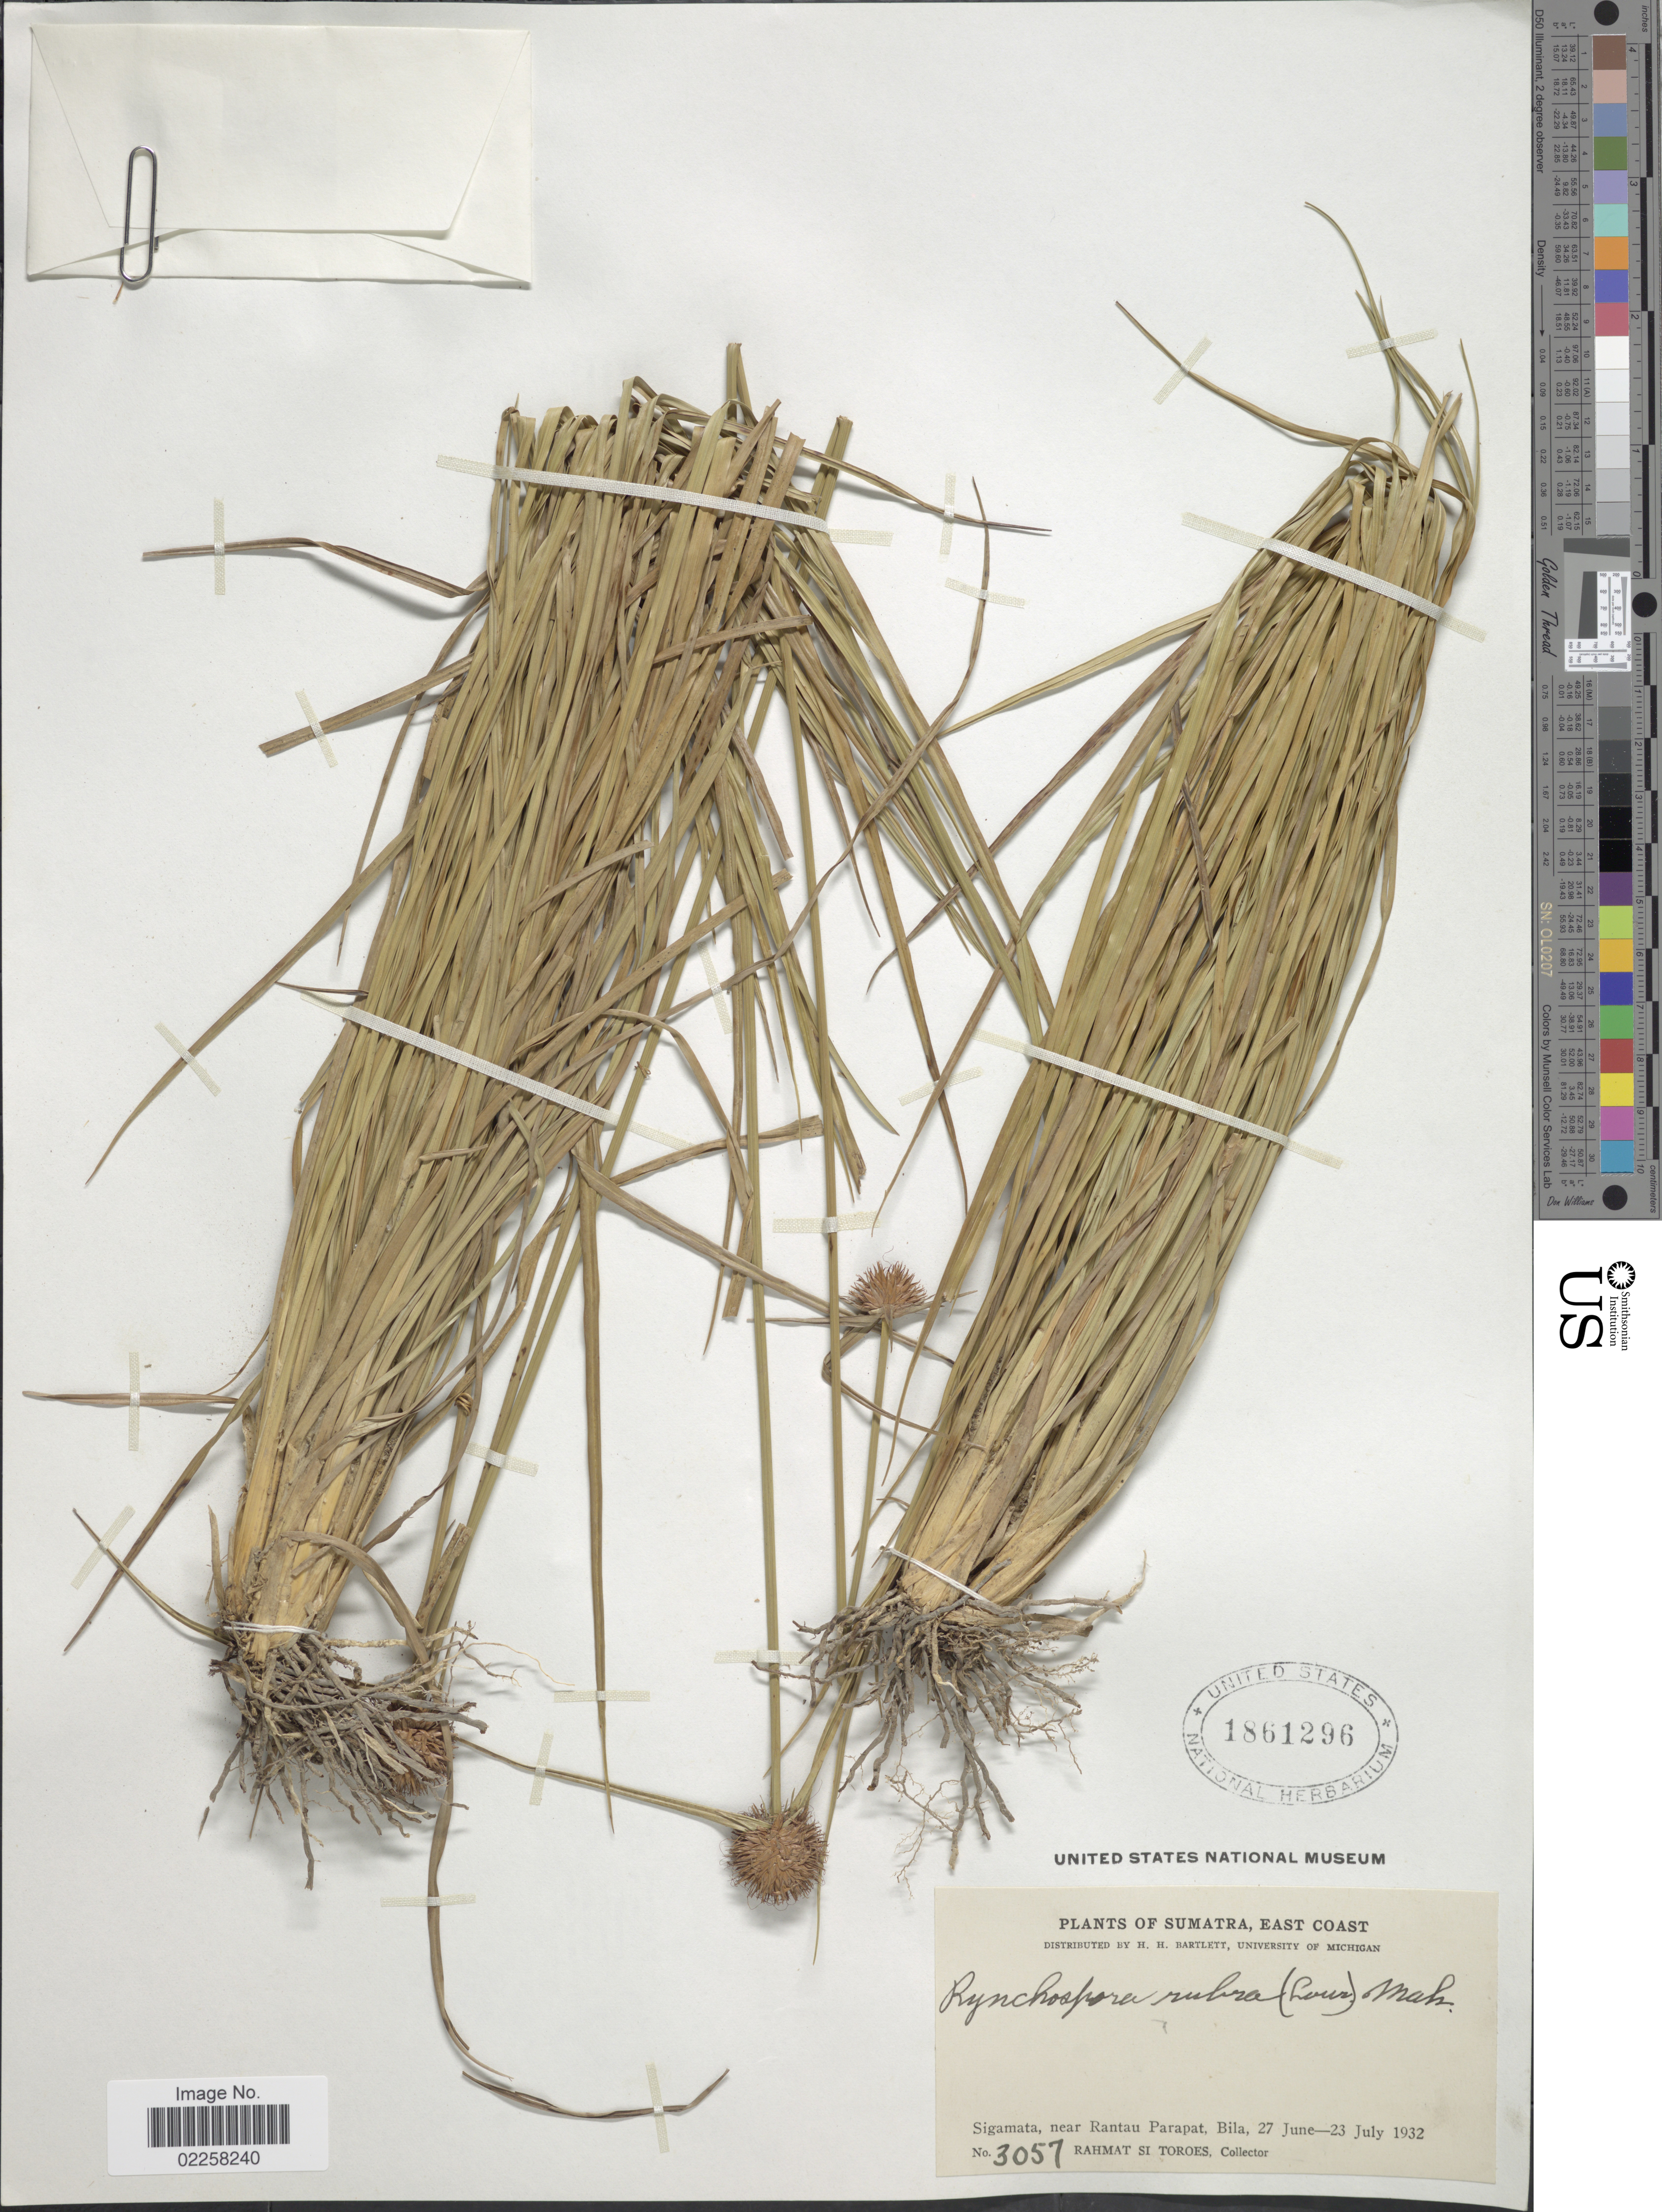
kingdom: Plantae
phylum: Tracheophyta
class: Liliopsida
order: Poales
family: Cyperaceae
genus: Rhynchospora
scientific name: Rhynchospora rubra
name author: (Lour.) Makino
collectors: Rahmat Si Boeea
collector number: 3057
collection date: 1932-06-27/1932-07-23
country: Indonesia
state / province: Sumatra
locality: East Coast, Sigamata, near Rantau Parapat, Bila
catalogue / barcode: US 1861296